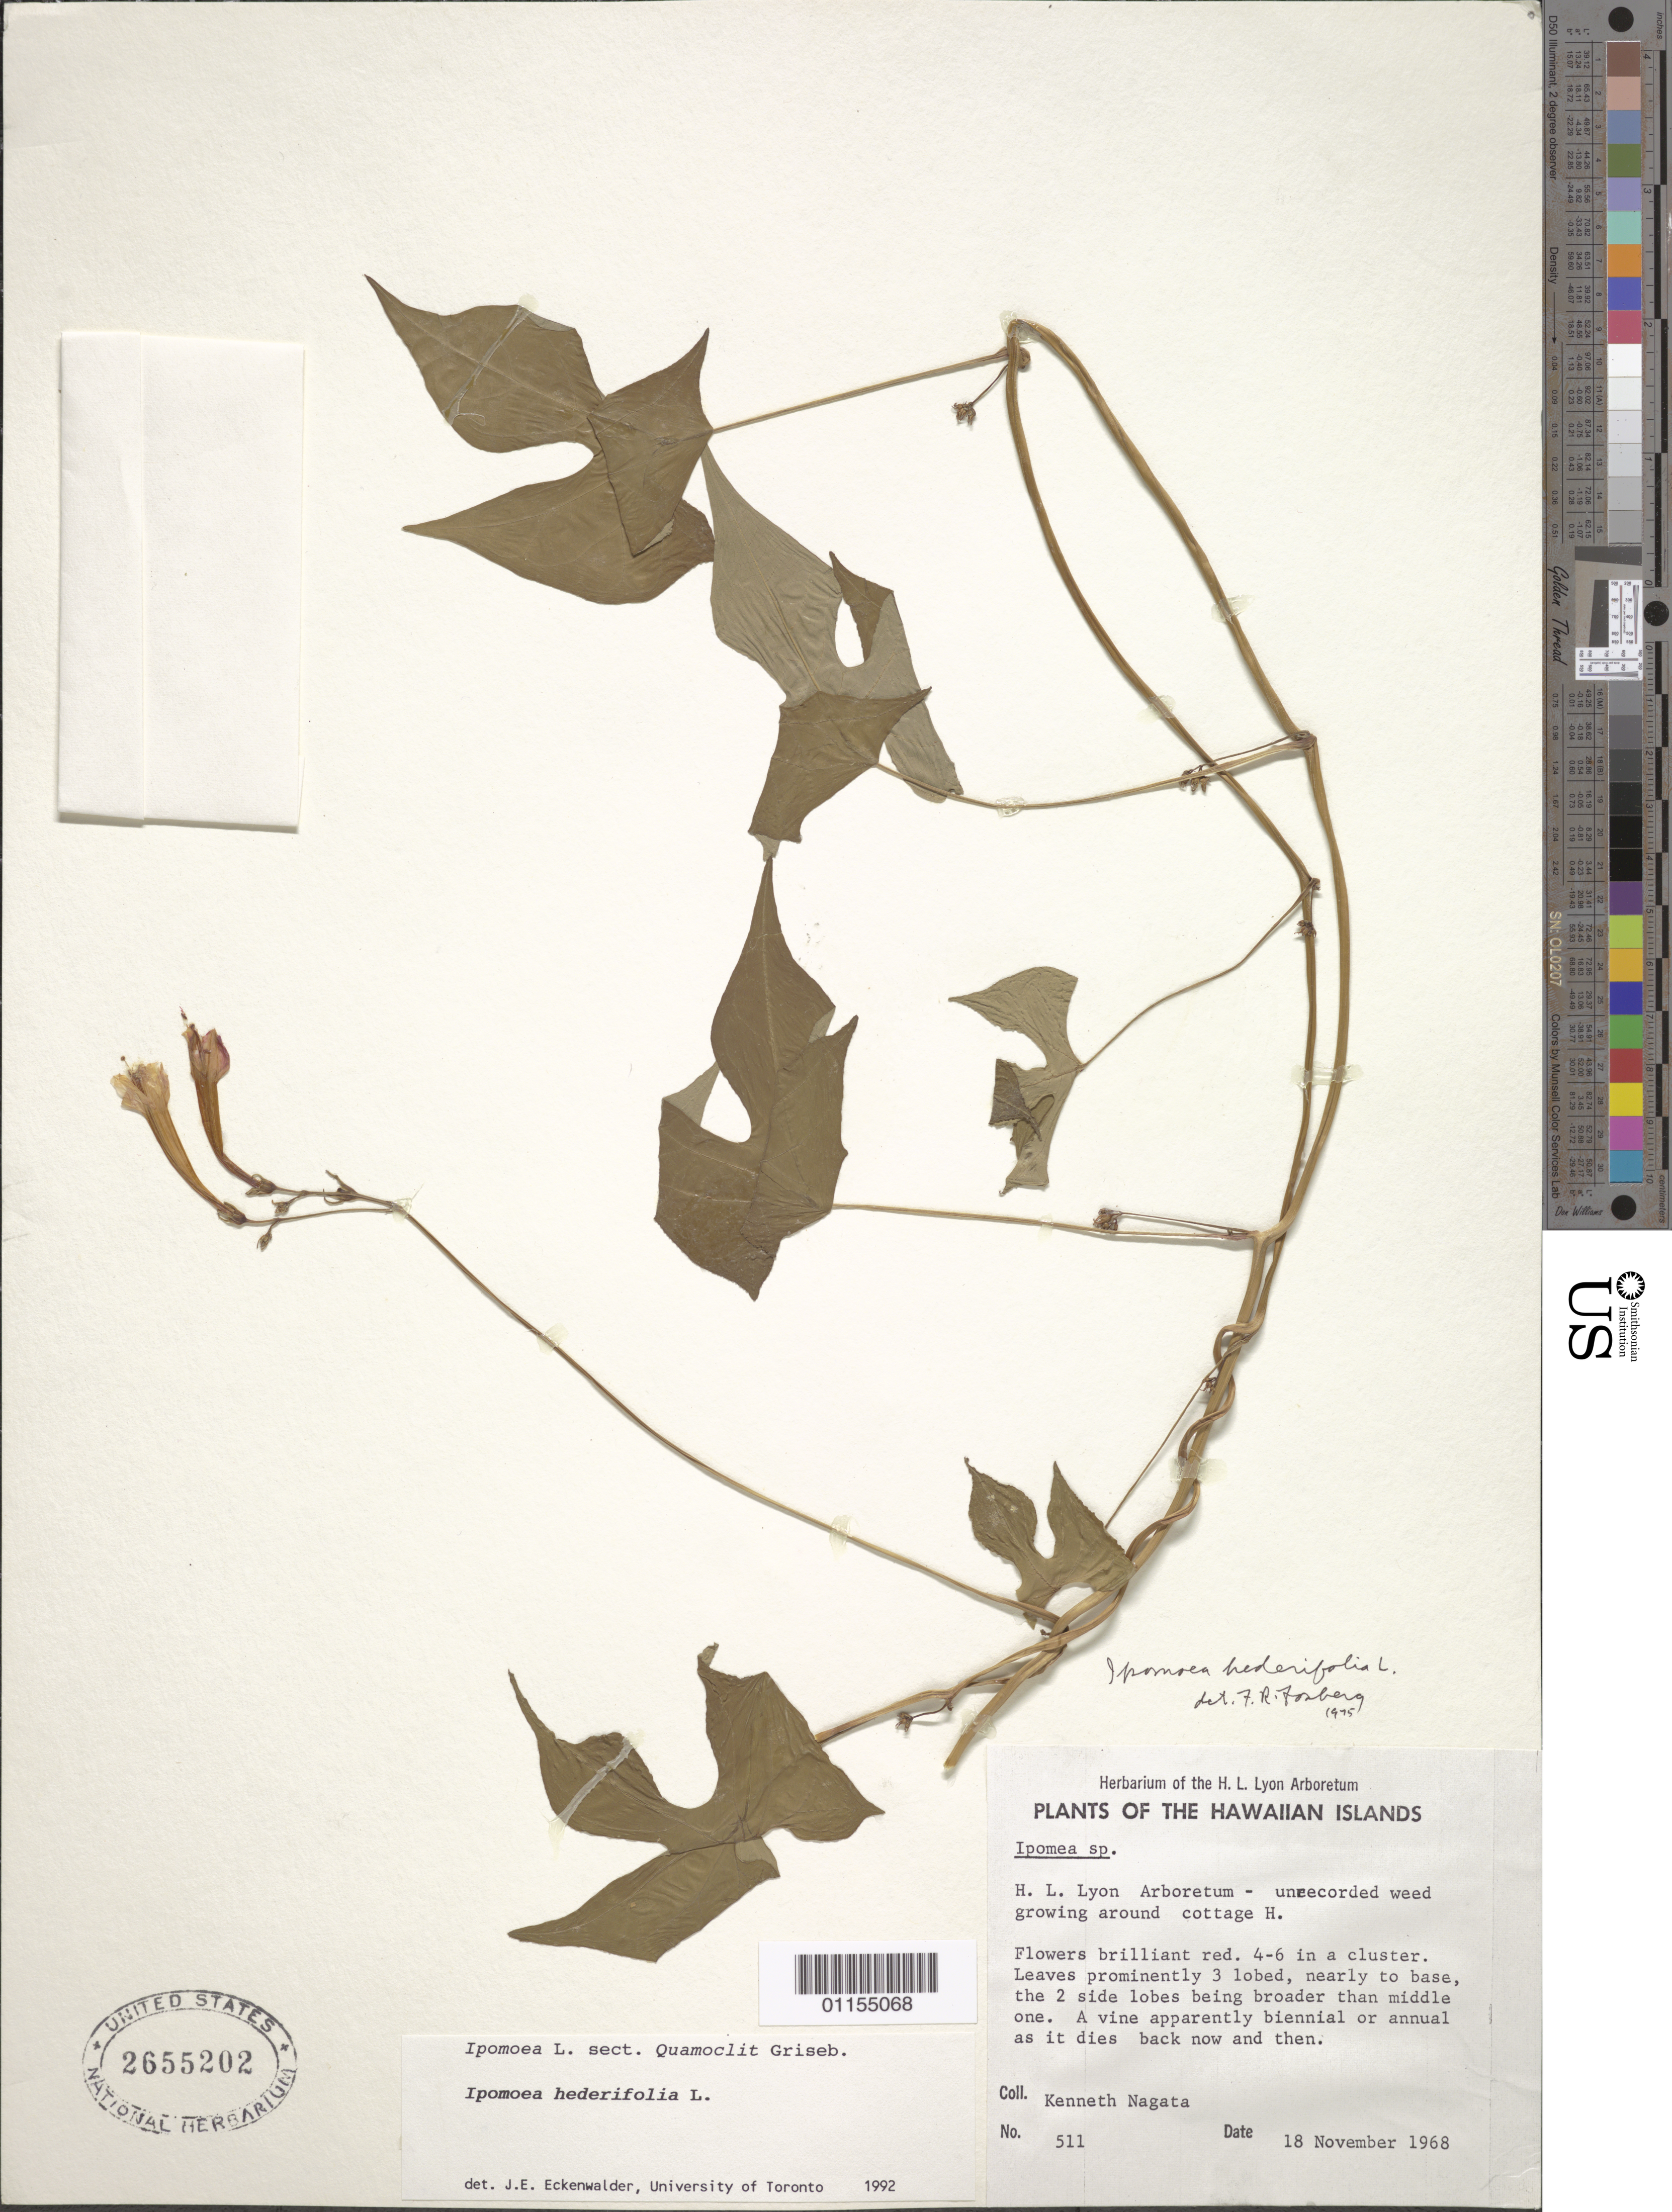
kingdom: Plantae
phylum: Tracheophyta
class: Magnoliopsida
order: Solanales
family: Convolvulaceae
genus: Ipomoea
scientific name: Ipomoea hederifolia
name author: L.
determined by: Eckenwalder, James E.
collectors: K. Nagata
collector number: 511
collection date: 1968-11-18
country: United States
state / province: Hawaii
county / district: Honolulu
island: Oahu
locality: H.L. Lyon Arboretum, growing around cottage H.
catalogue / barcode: US 2655202